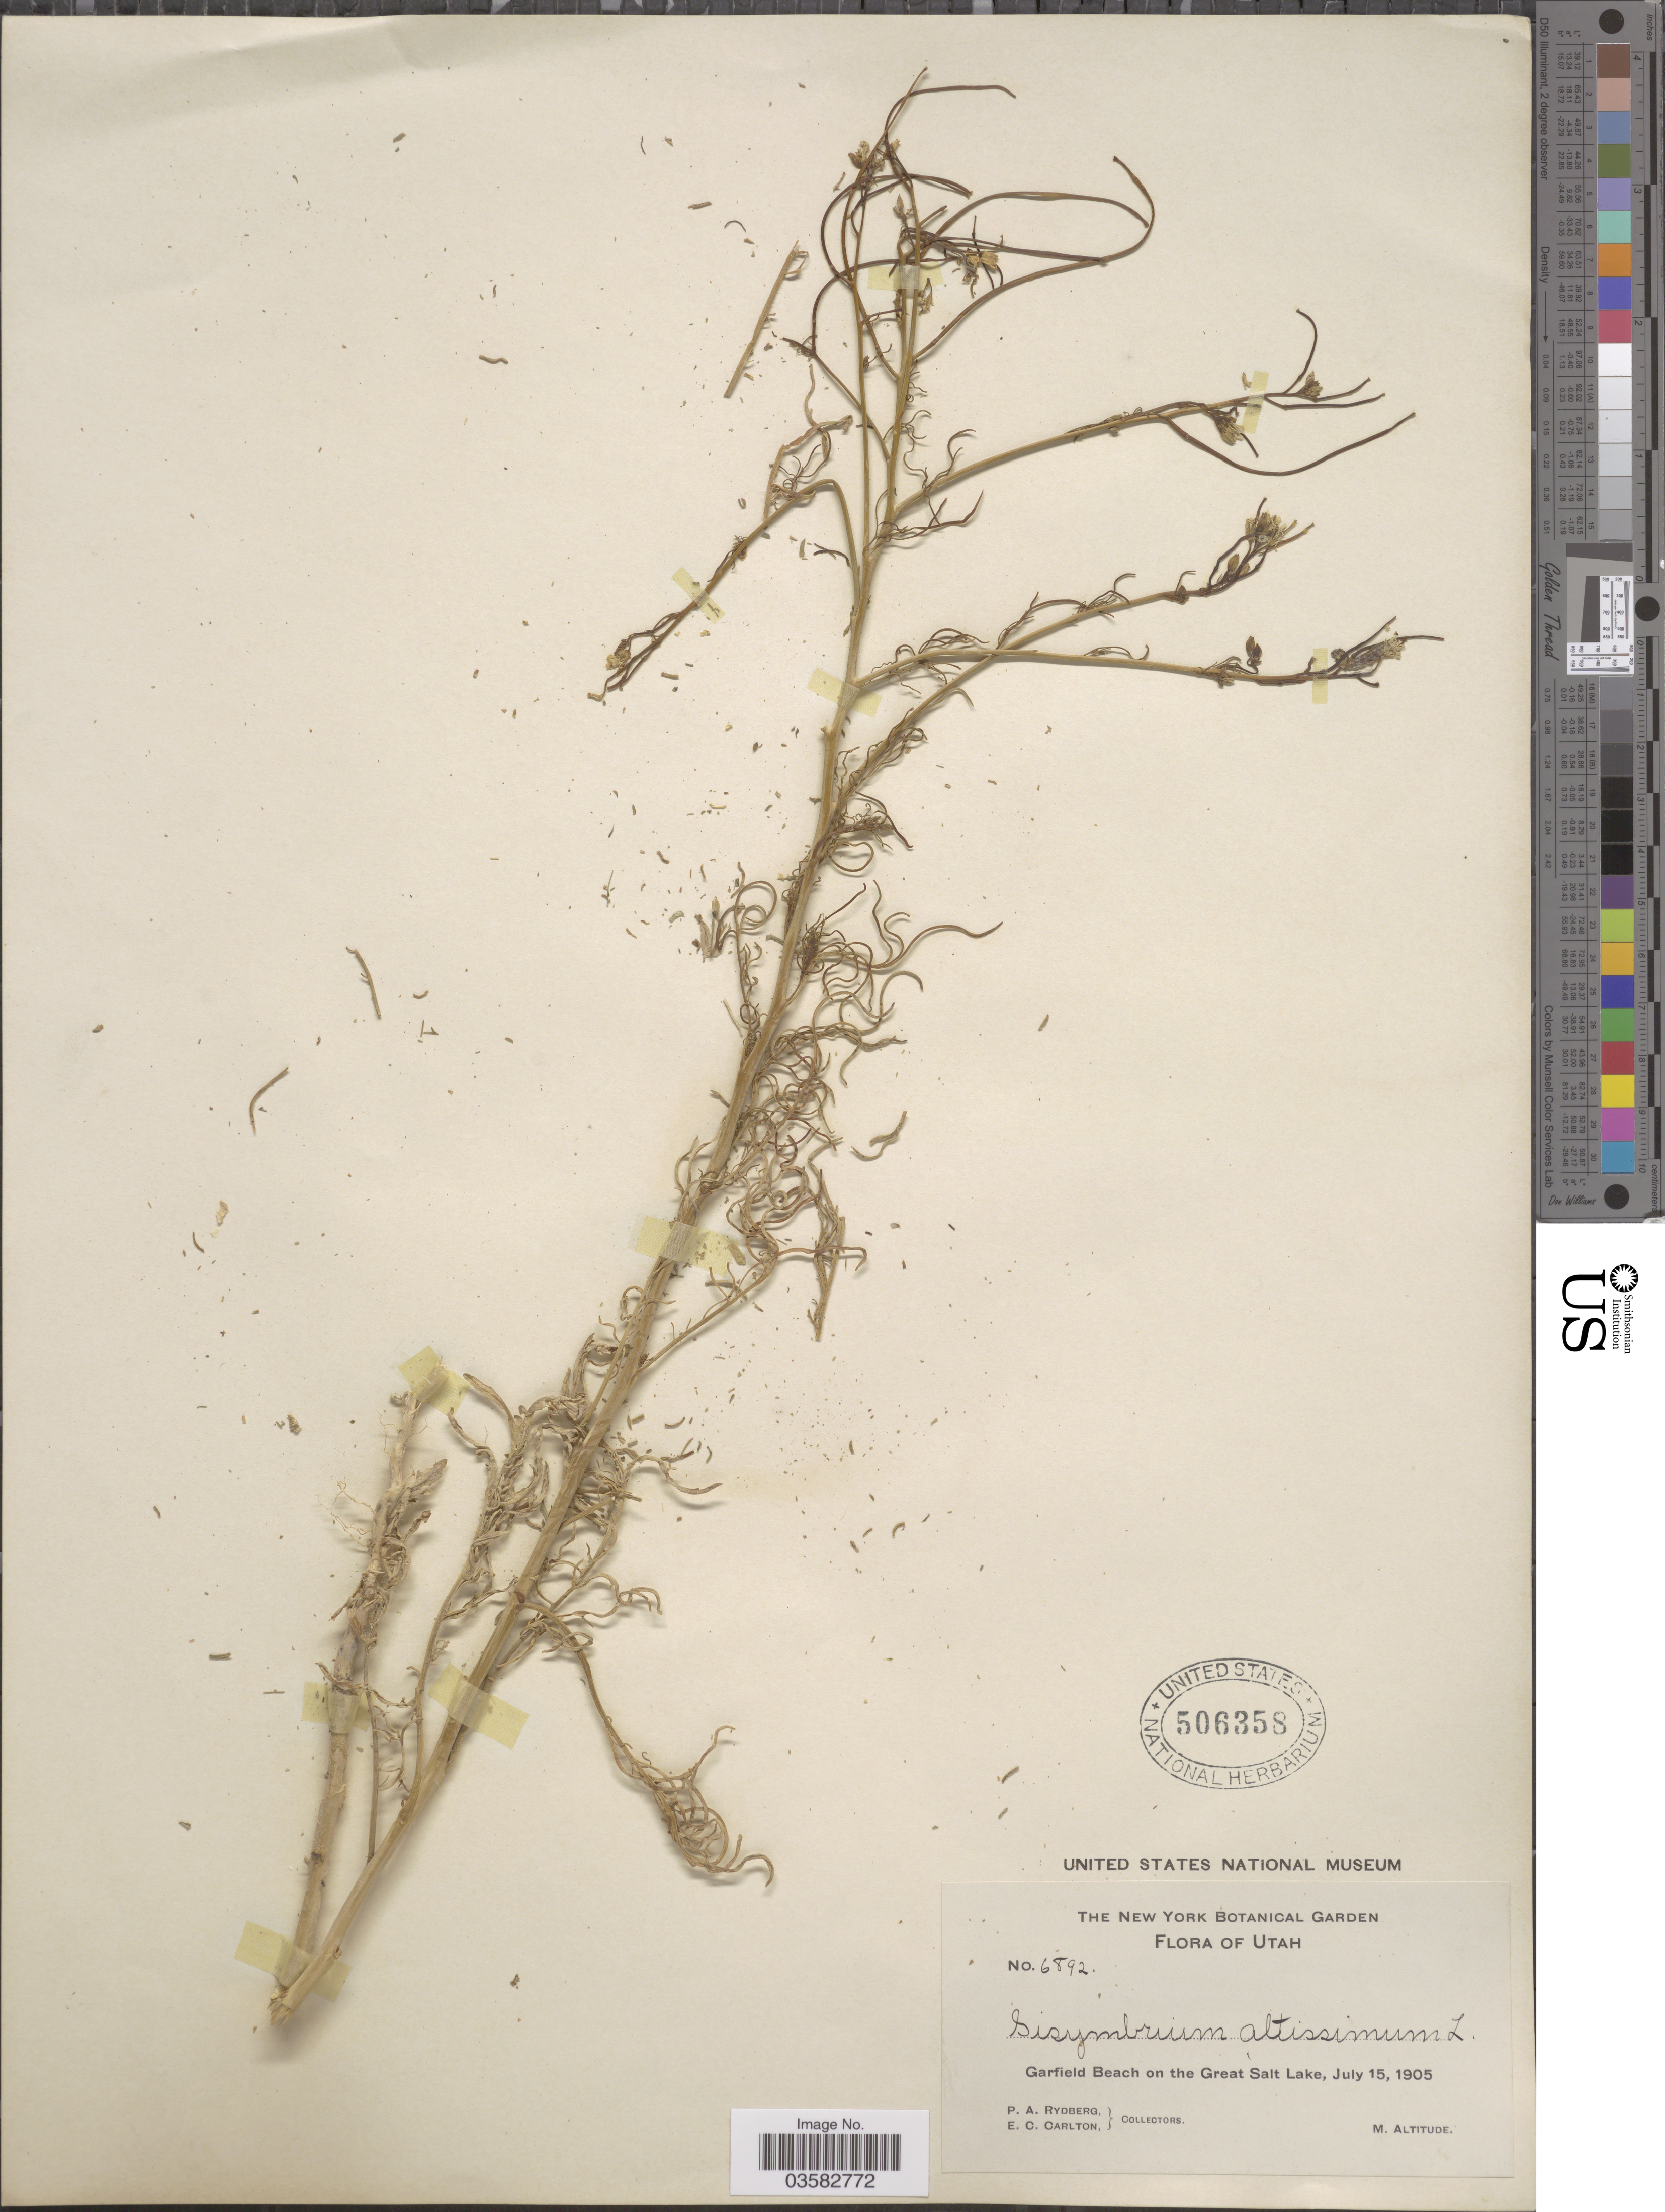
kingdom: Plantae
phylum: Tracheophyta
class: Magnoliopsida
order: Brassicales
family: Brassicaceae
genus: Sisymbrium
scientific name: Sisymbrium altissimum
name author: L.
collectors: P. A. Rydberg & E. Carlton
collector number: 6892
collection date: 1905-07-15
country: United States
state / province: Utah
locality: Garfield Beach on the Great Salt Lake.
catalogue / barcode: US 506358